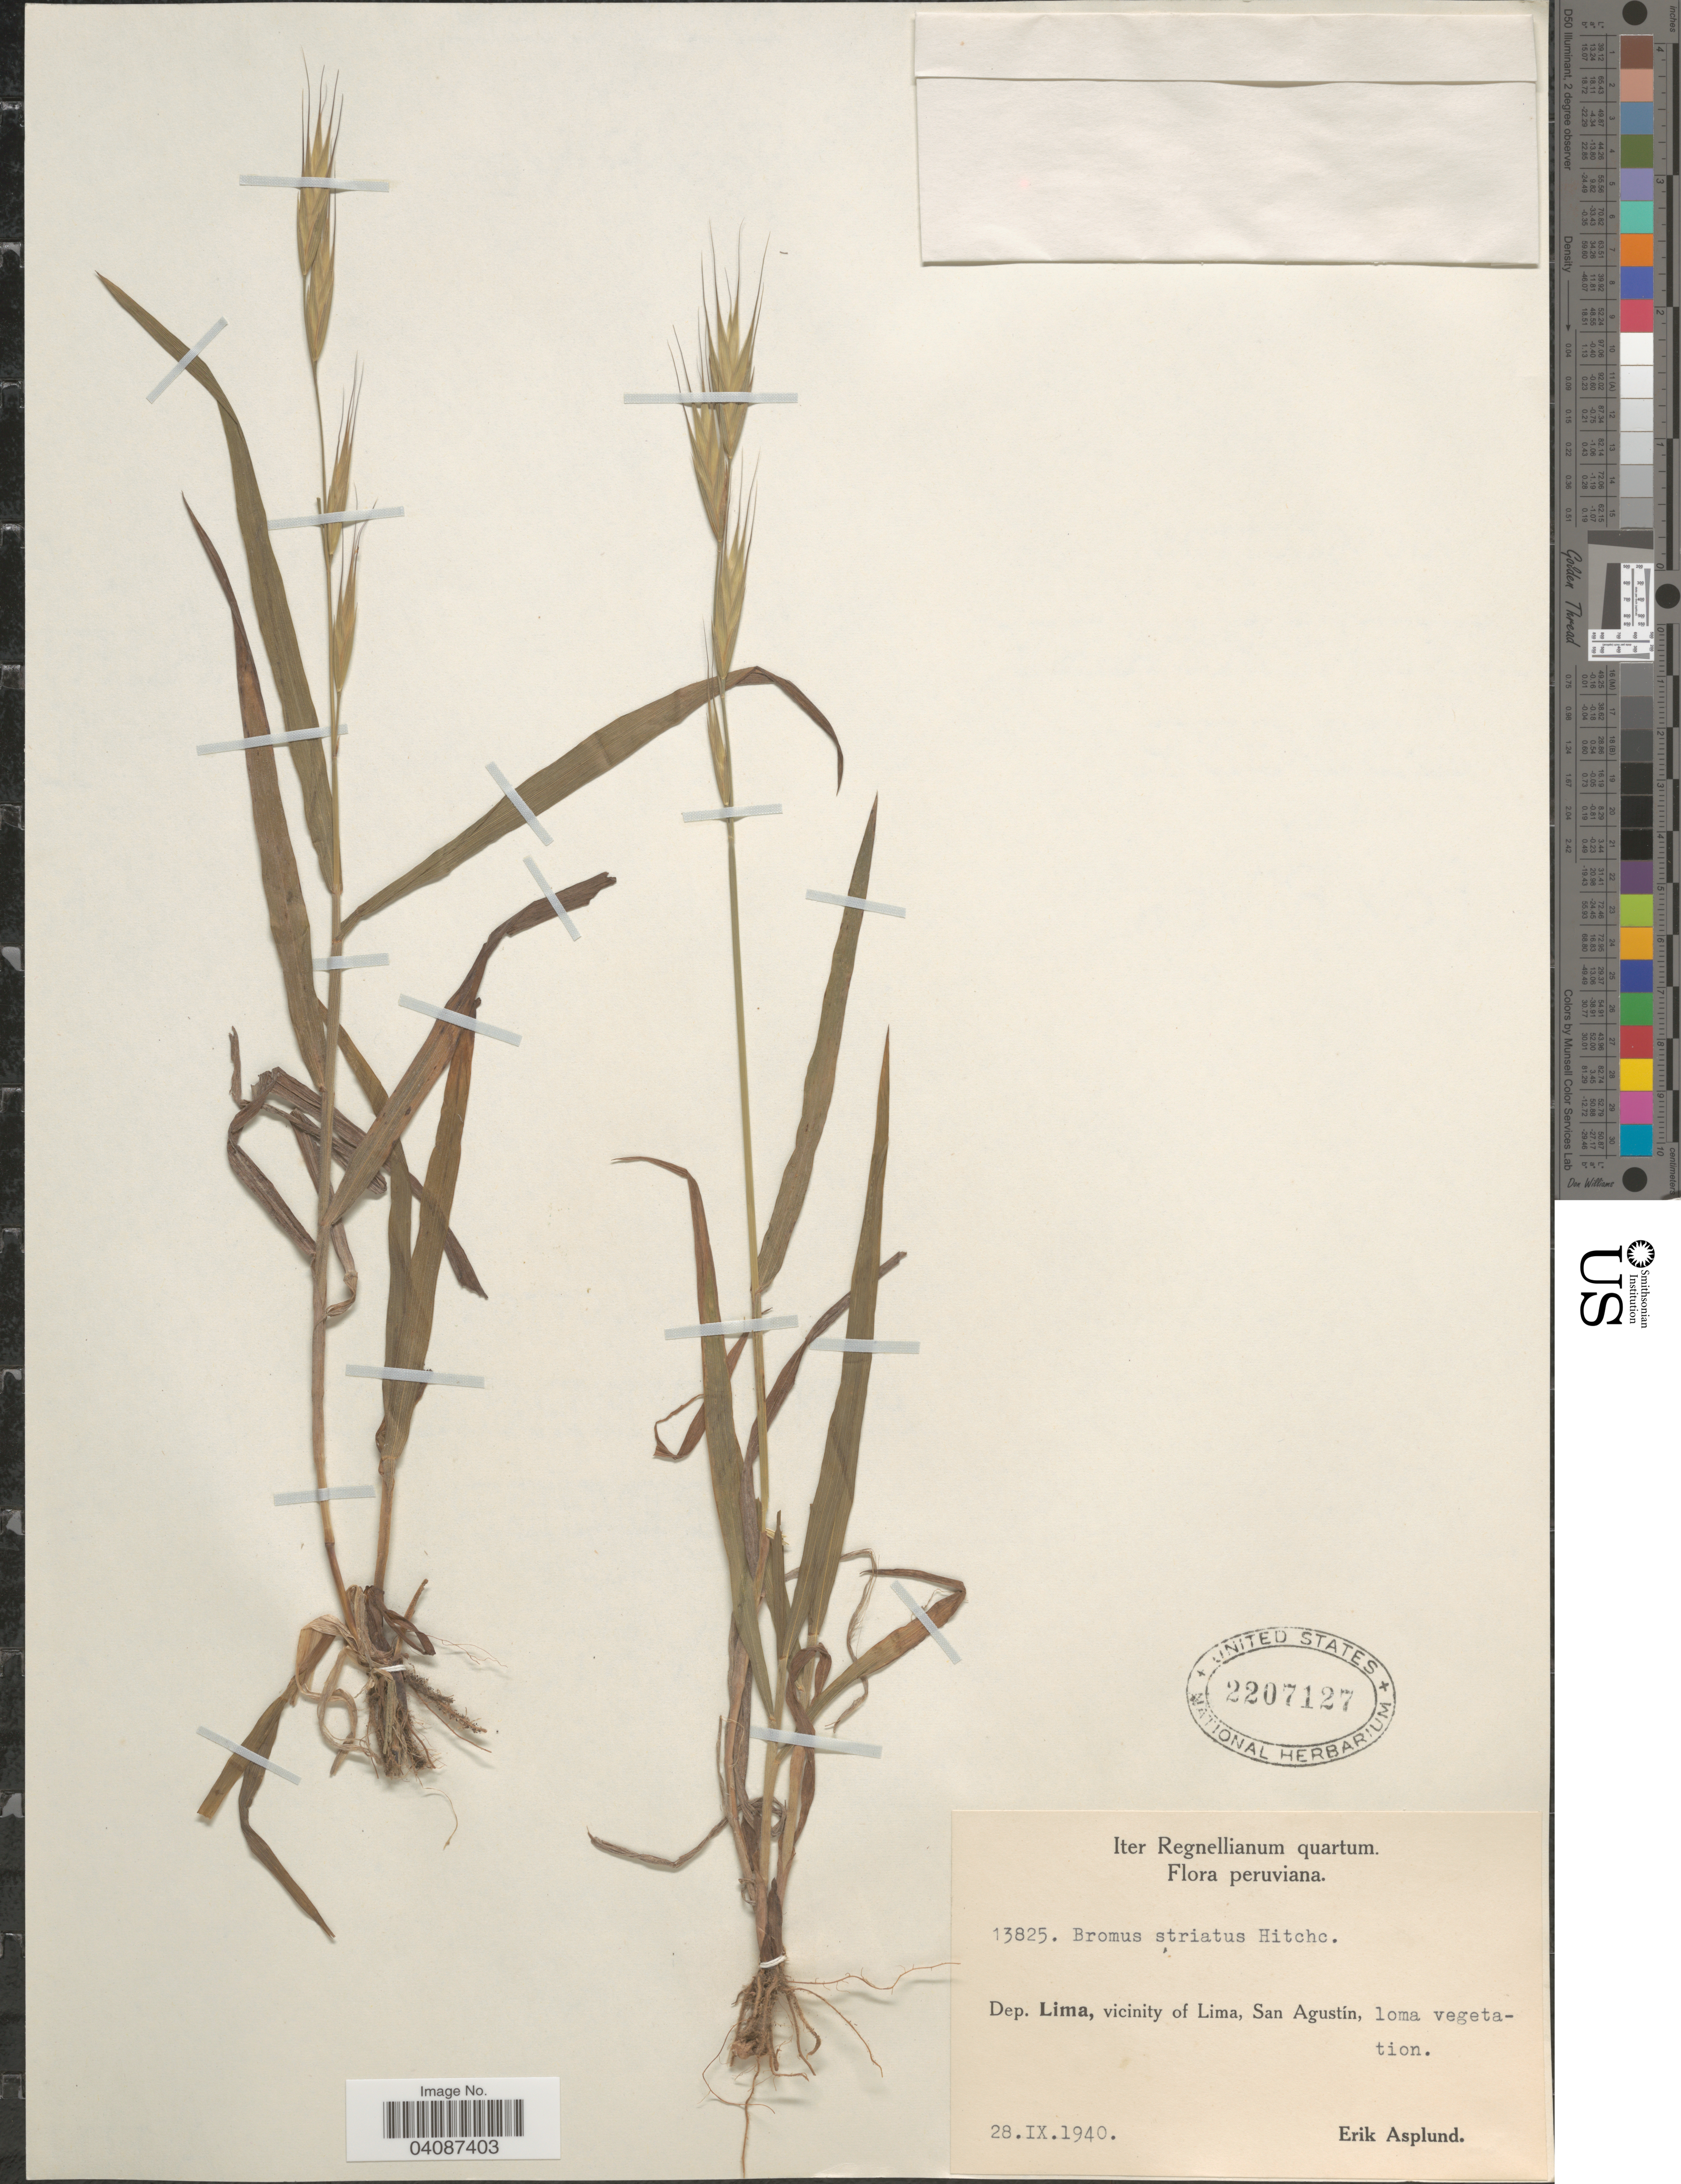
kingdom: Plantae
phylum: Tracheophyta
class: Liliopsida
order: Poales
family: Poaceae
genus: Bromus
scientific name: Bromus striatus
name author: Hitchc.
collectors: E. Asplund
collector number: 13825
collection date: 1940-09-28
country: Peru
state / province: Lima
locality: Iter Regnellianum quartum. Dep. Lima, vicinity of Lima, San Agustín, loma vegetation.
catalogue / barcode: US 2207127